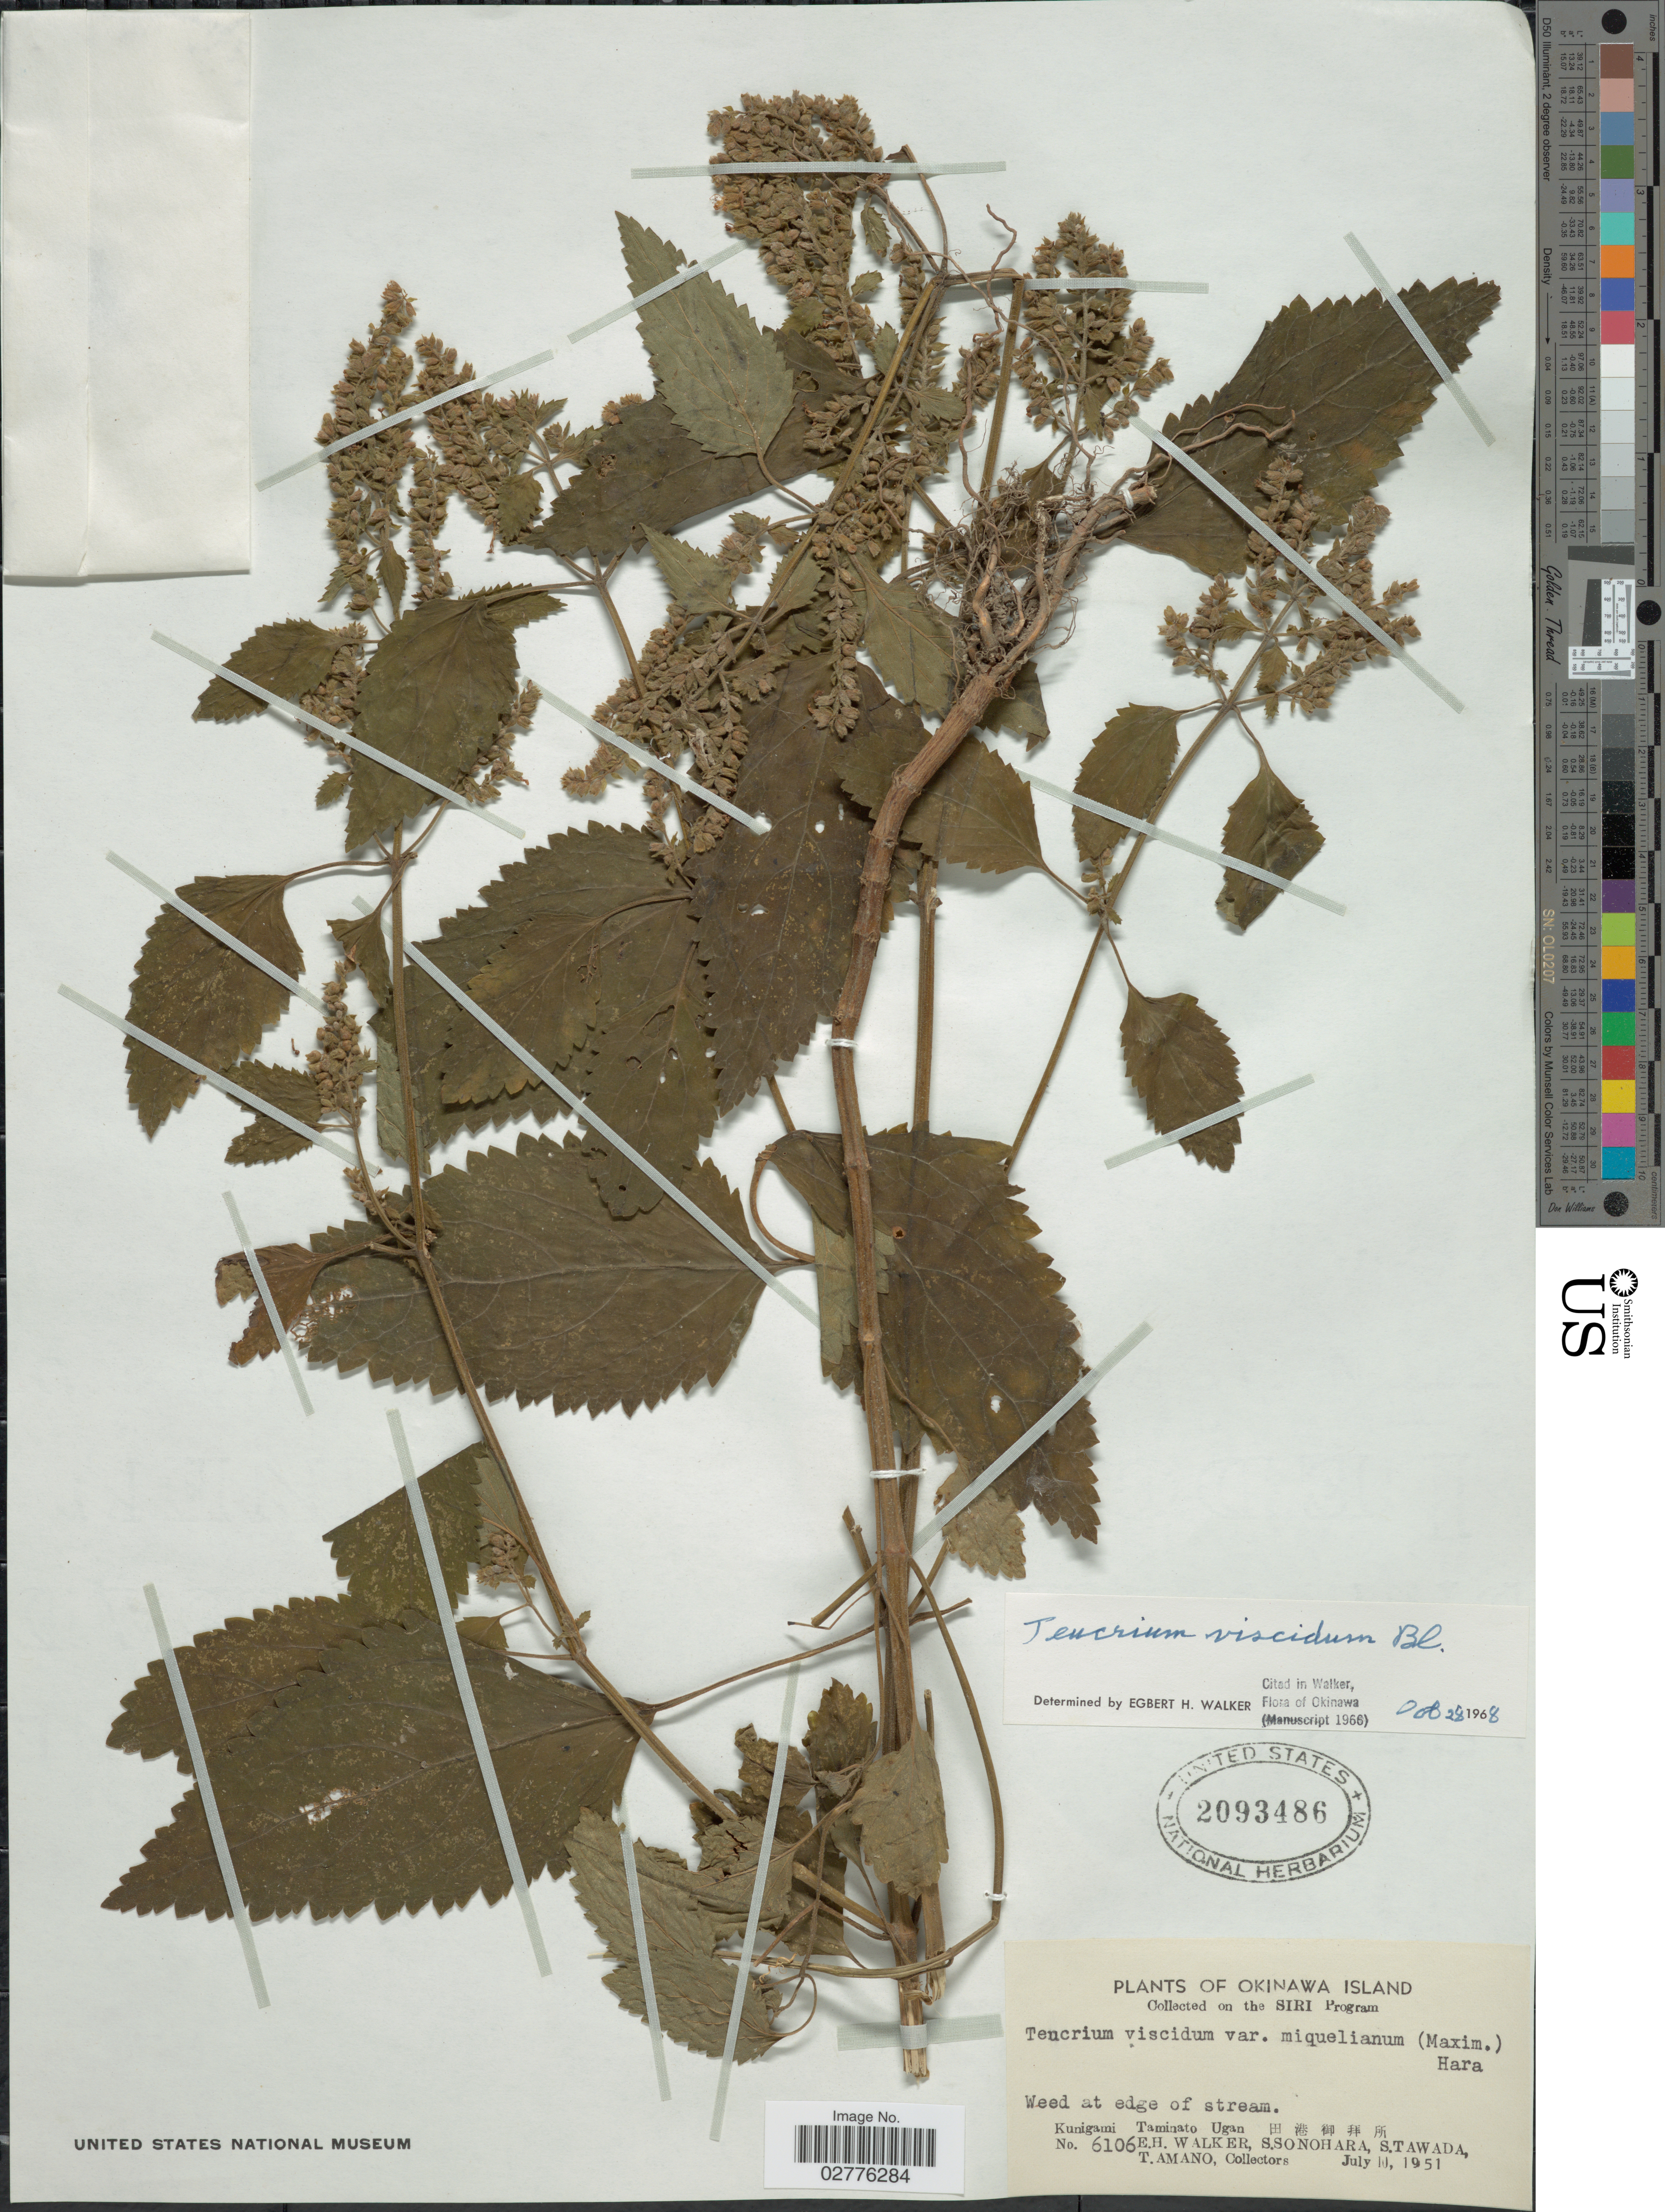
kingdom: Plantae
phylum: Tracheophyta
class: Magnoliopsida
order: Lamiales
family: Lamiaceae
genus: Teucrium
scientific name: Teucrium viscidum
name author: Blume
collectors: E. H. Walker, S. Sonohara, S. Tawada & T. Amano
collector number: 6106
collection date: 1951-07-10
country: Japan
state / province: Okinawa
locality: Kunigami Taminato Ugan. Okinawa Island.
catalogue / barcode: US 2093486